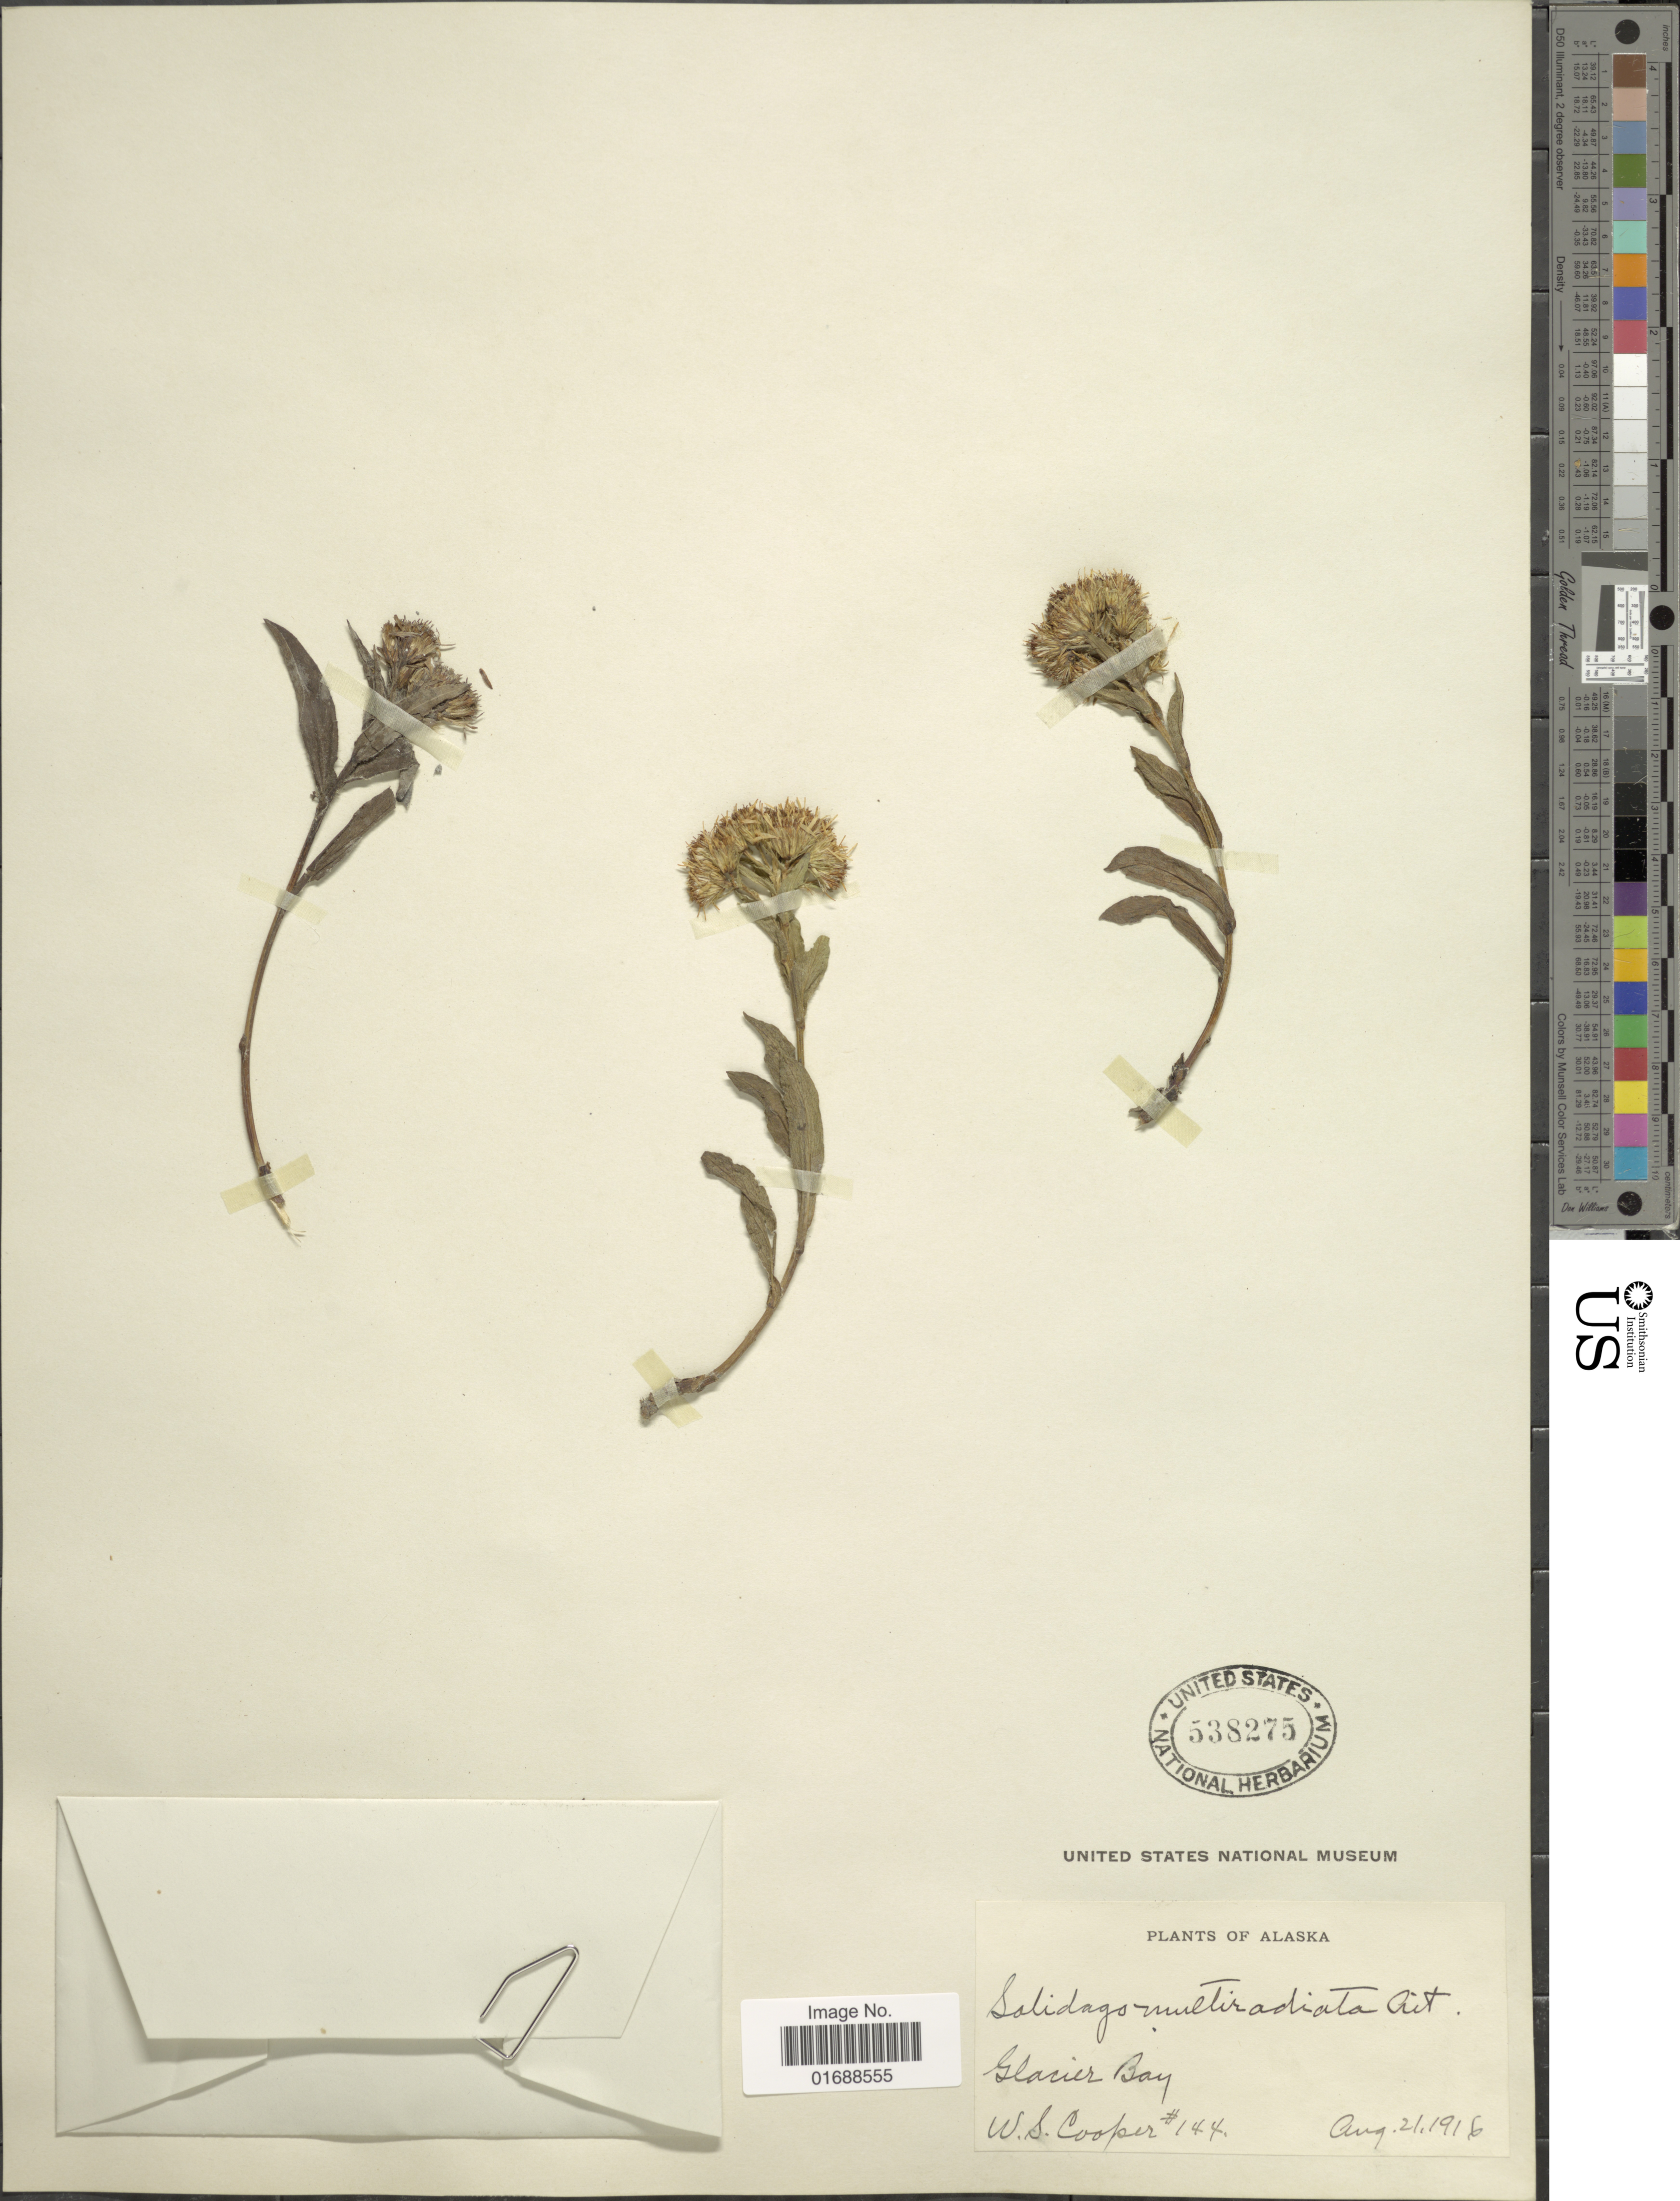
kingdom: Plantae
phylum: Tracheophyta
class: Magnoliopsida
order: Asterales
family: Asteraceae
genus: Solidago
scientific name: Solidago multiradiata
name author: Aiton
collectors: W. Cooper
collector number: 144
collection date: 1916-08-21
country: United States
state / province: Alaska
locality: Glacier Bay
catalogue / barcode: US 538275